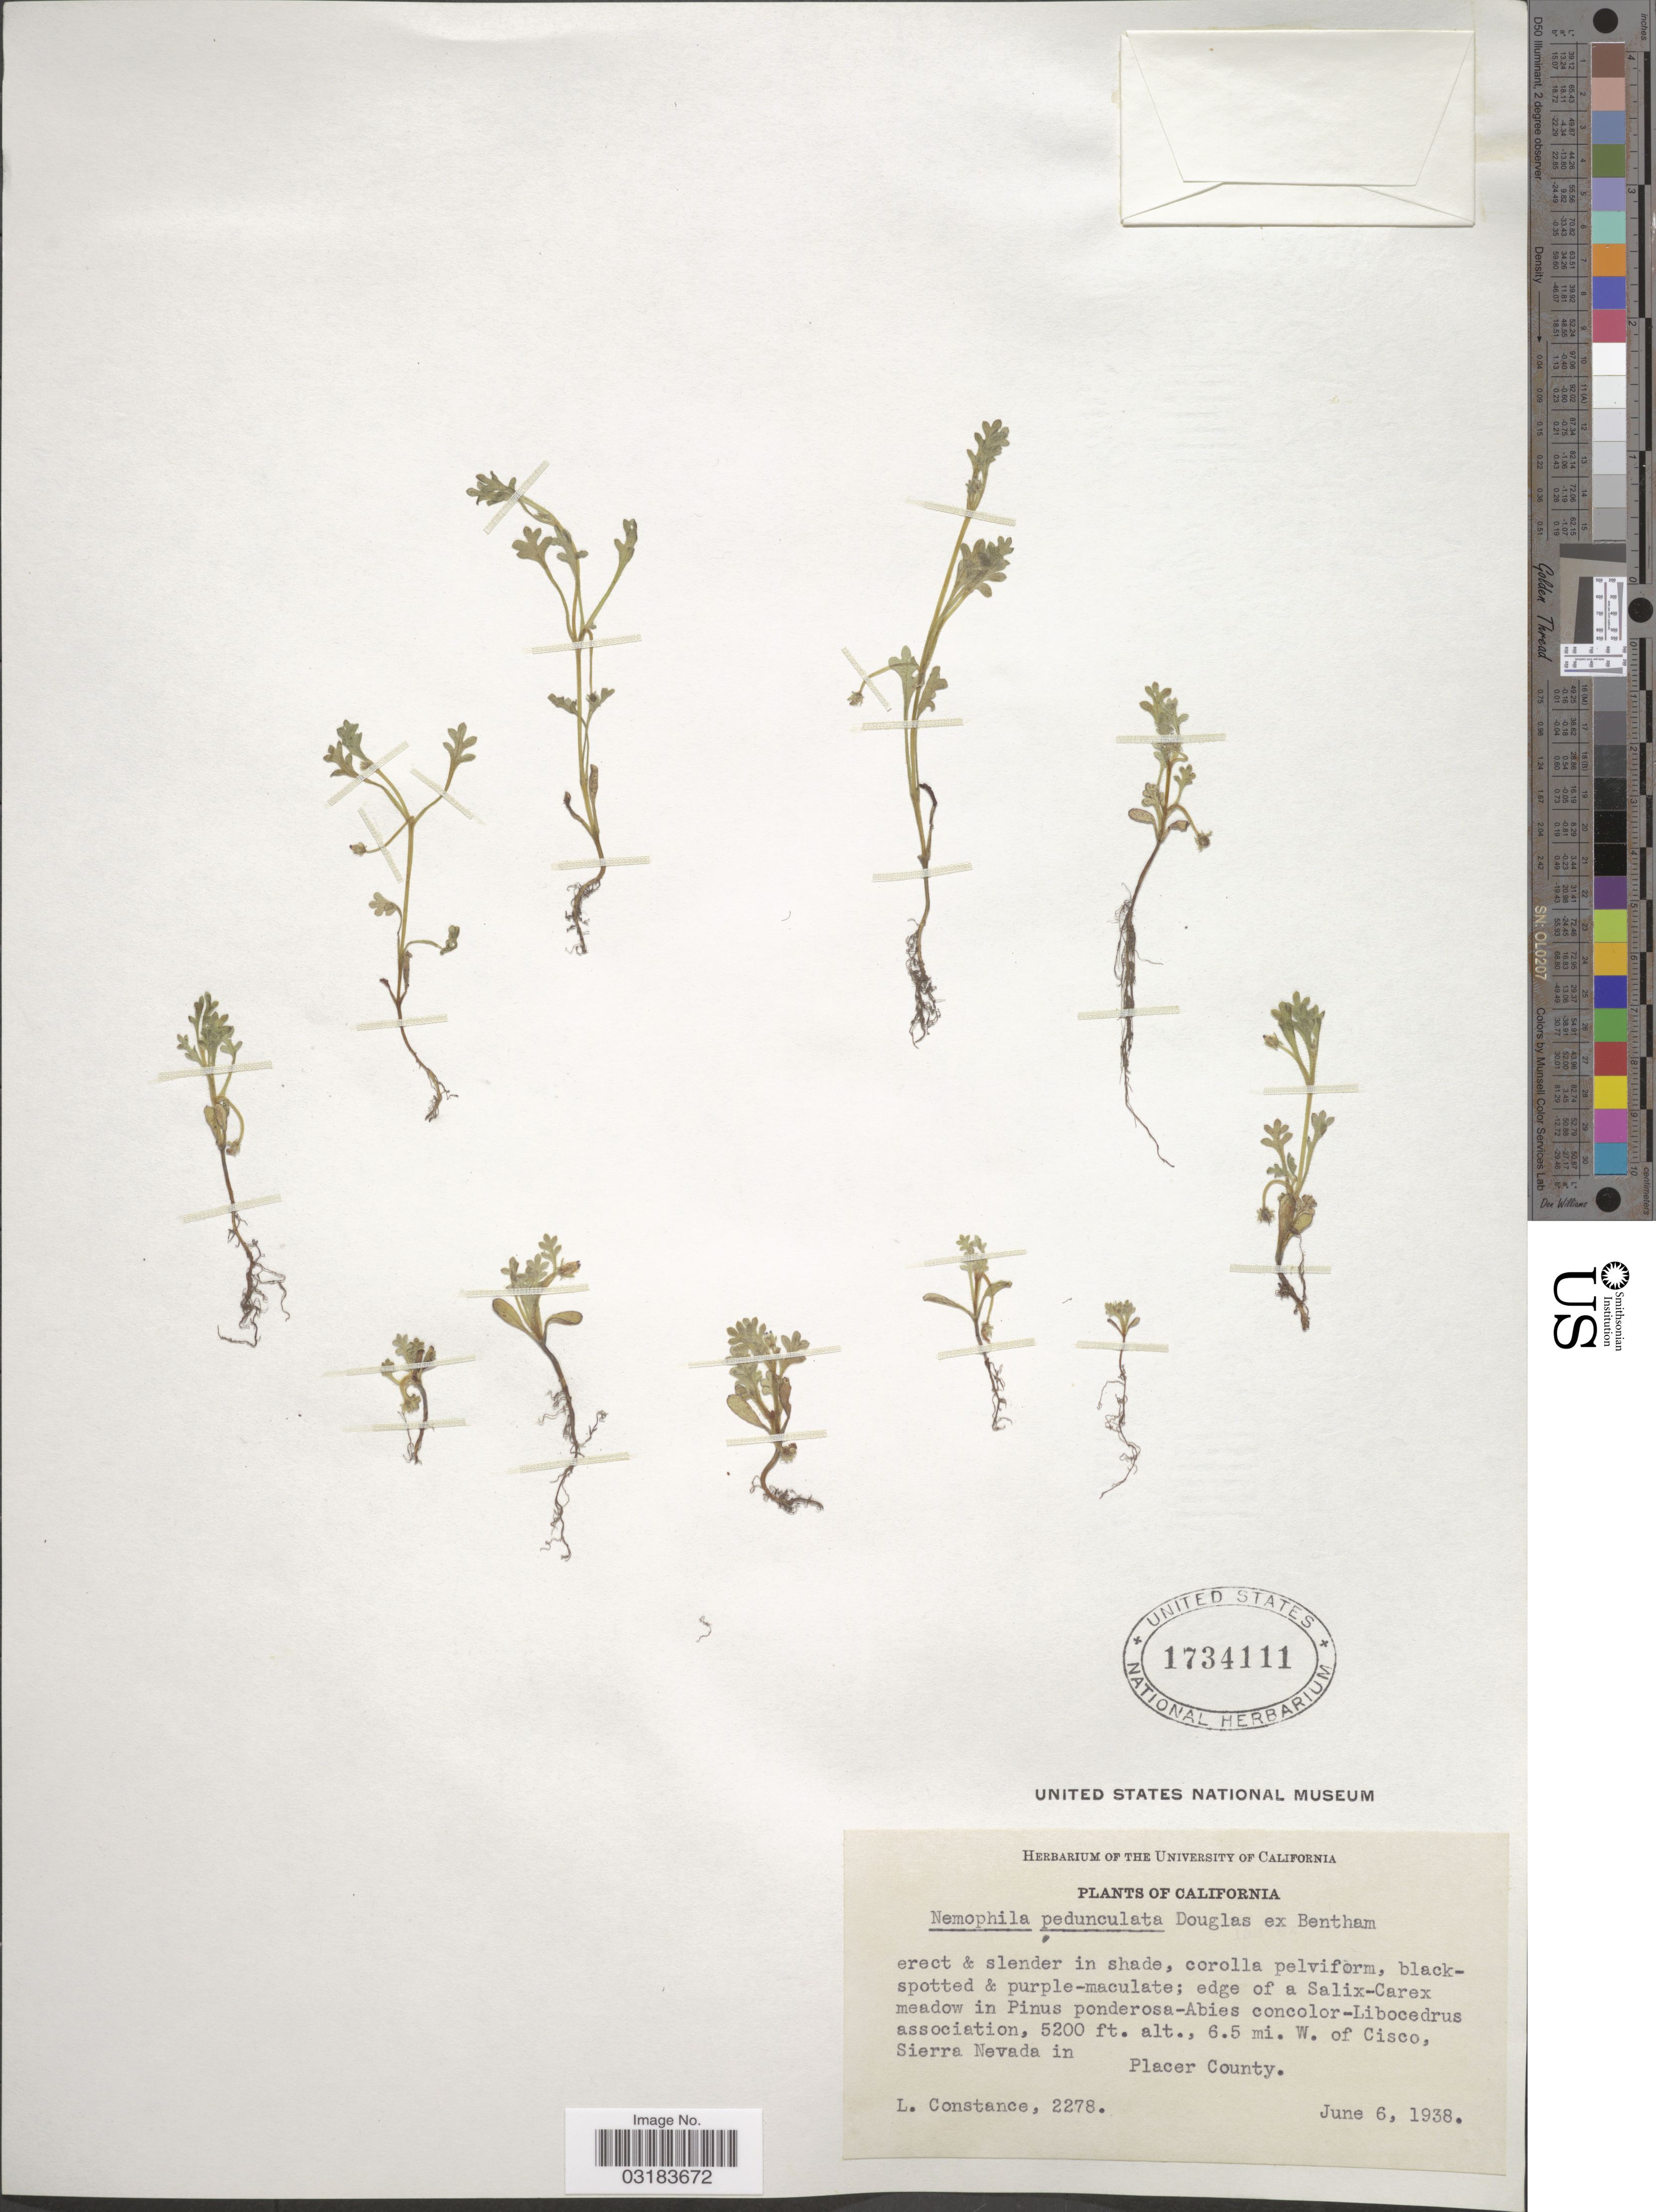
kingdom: Plantae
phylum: Tracheophyta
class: Magnoliopsida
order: Boraginales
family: Hydrophyllaceae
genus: Nemophila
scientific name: Nemophila pedunculata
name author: Douglas ex Benth.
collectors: L. Constance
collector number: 2278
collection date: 1938-06-06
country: United States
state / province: California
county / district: Placer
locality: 6.5 mi. W. of Cisco, Sierra Nevada in Placer County.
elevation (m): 1585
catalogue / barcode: US 1734111